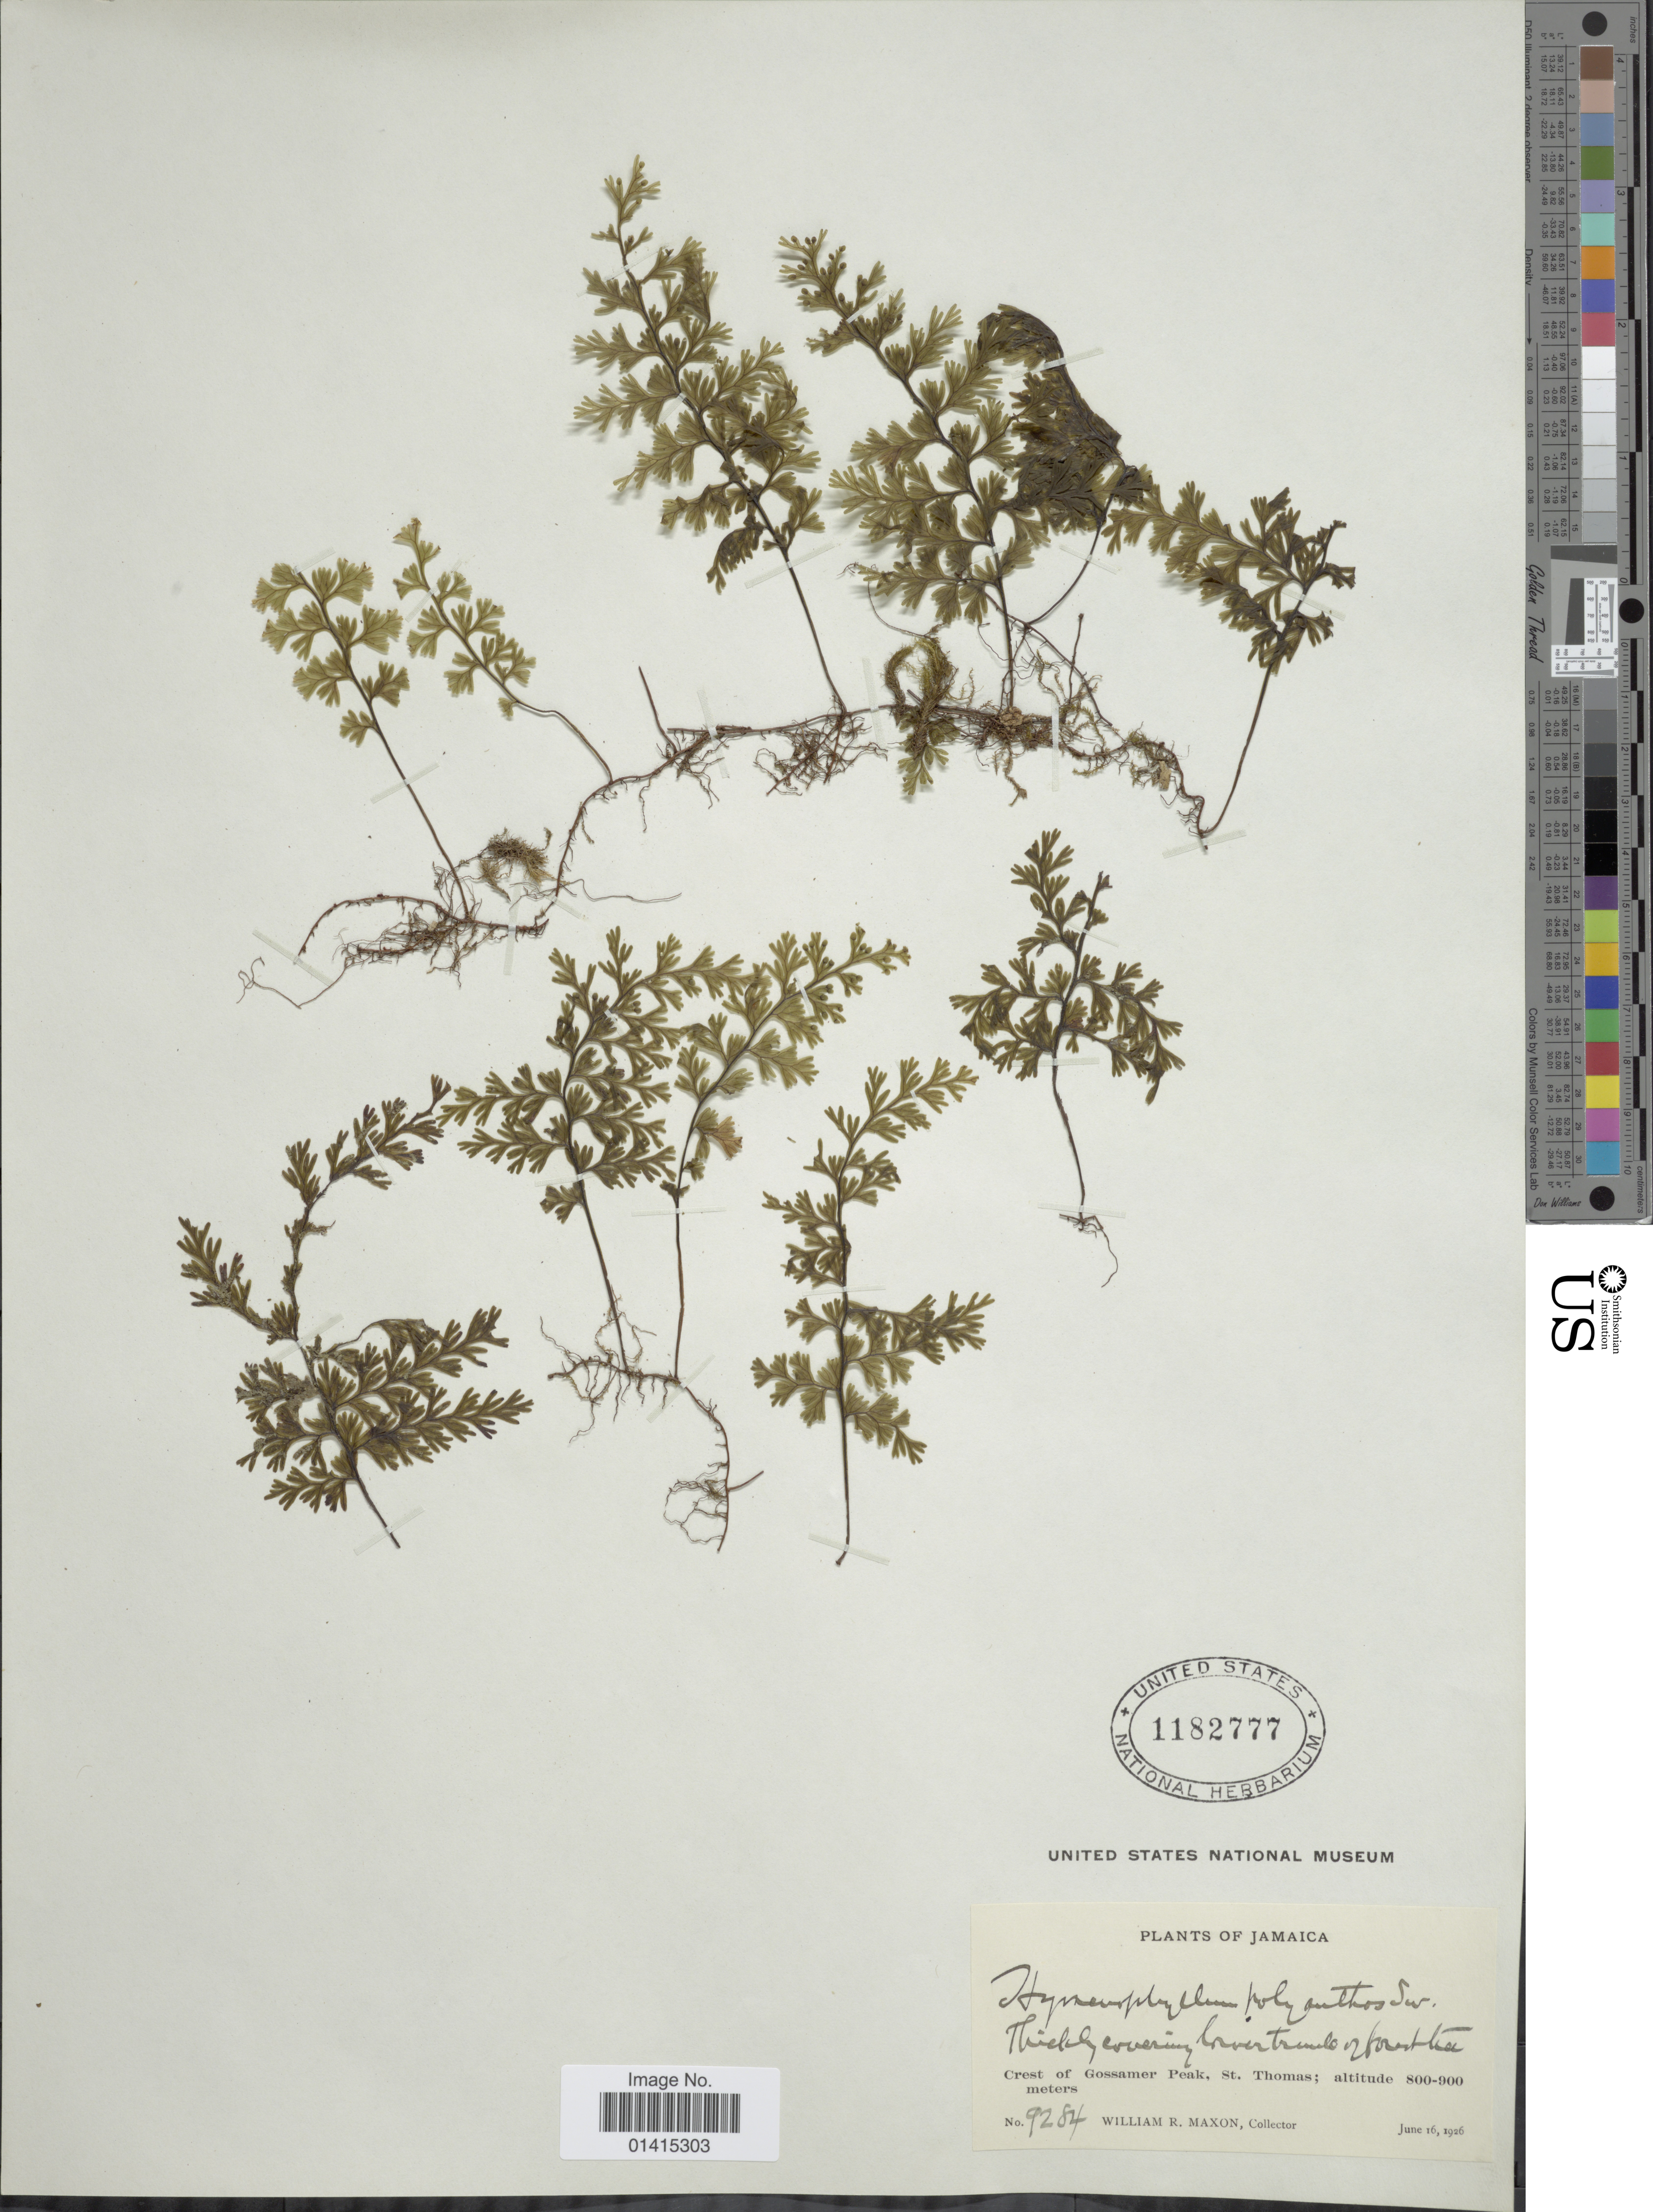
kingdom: Plantae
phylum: Tracheophyta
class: Polypodiopsida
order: Hymenophyllales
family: Hymenophyllaceae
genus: Hymenophyllum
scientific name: Hymenophyllum polyanthos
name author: (Sw.) Sw.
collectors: W. R. Maxon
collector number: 9284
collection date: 1926-06-16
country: Jamaica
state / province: Saint Thomas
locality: Crest of Gossamer Peak, St. Thomas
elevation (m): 800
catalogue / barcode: US 1182777